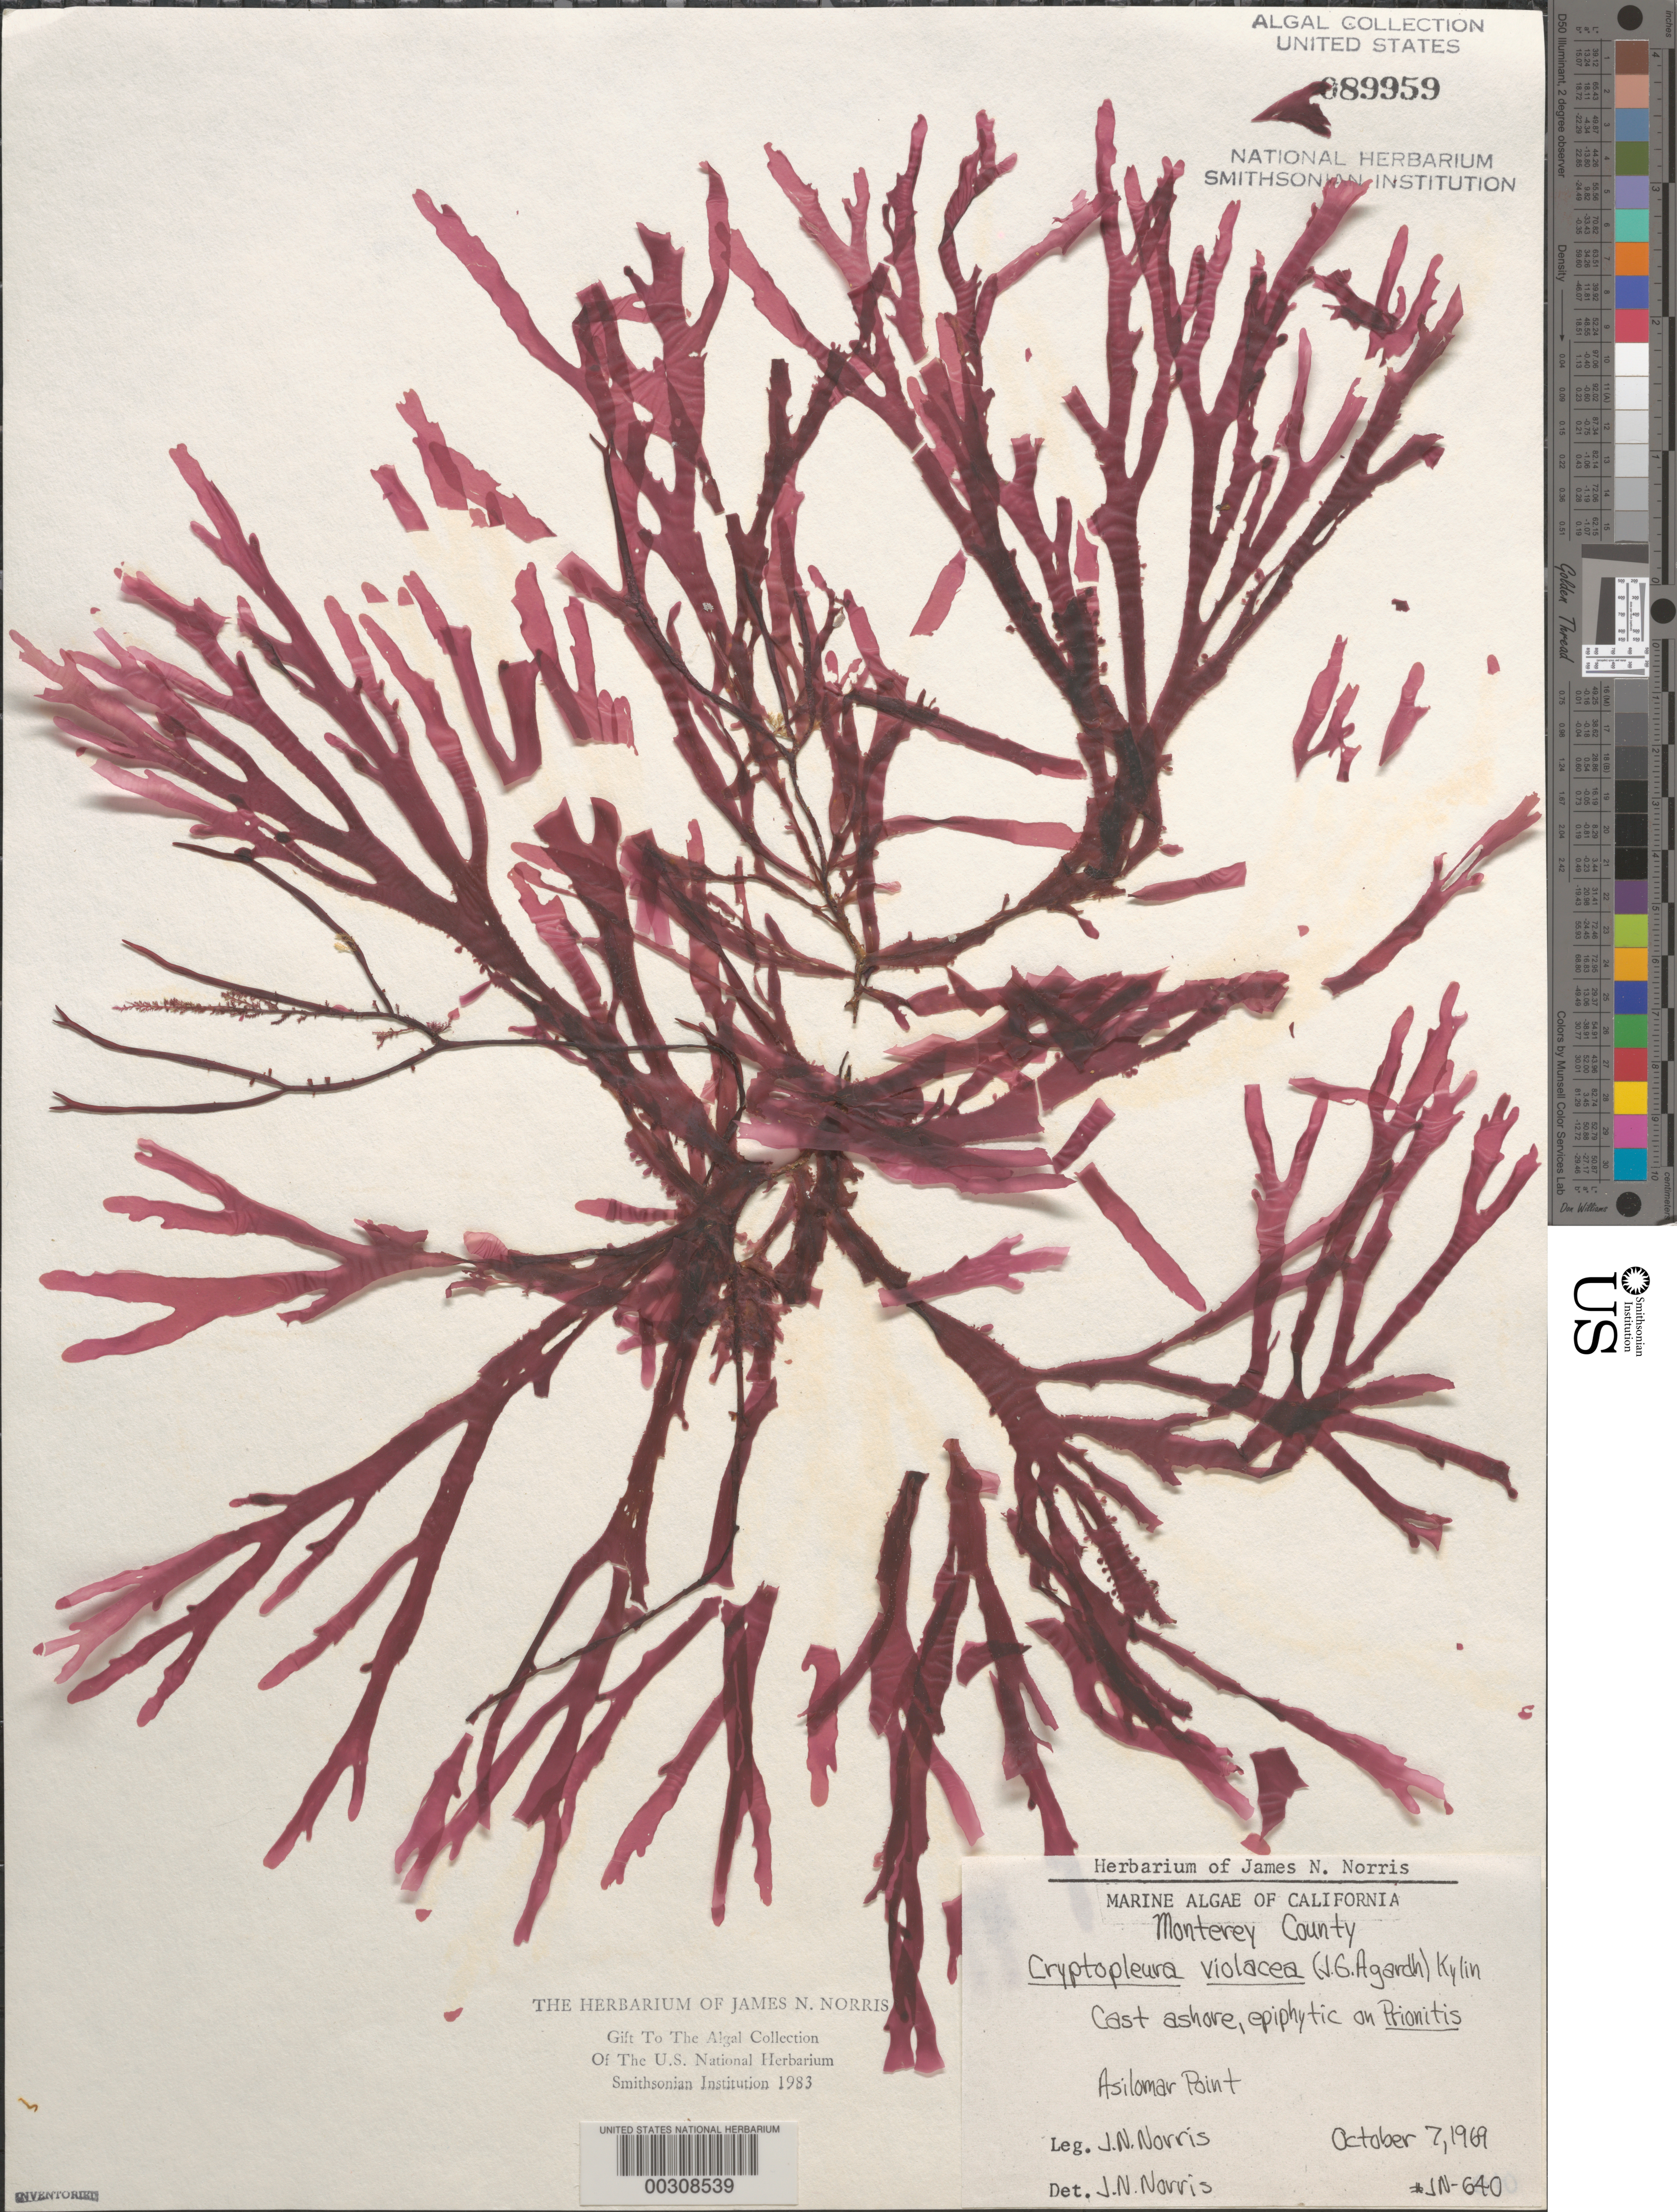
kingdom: Plantae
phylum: Rhodophyta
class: Florideophyceae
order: Ceramiales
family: Delesseriaceae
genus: Cryptopleura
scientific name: Cryptopleura violacea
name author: (J. Ag.) Kylin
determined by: Norris, James N.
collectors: J. N. Norris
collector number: JN-640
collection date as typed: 07 Oct 1969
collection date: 1969-10-07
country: United States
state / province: California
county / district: Monterey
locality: Asilomar Point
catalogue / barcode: US 89959